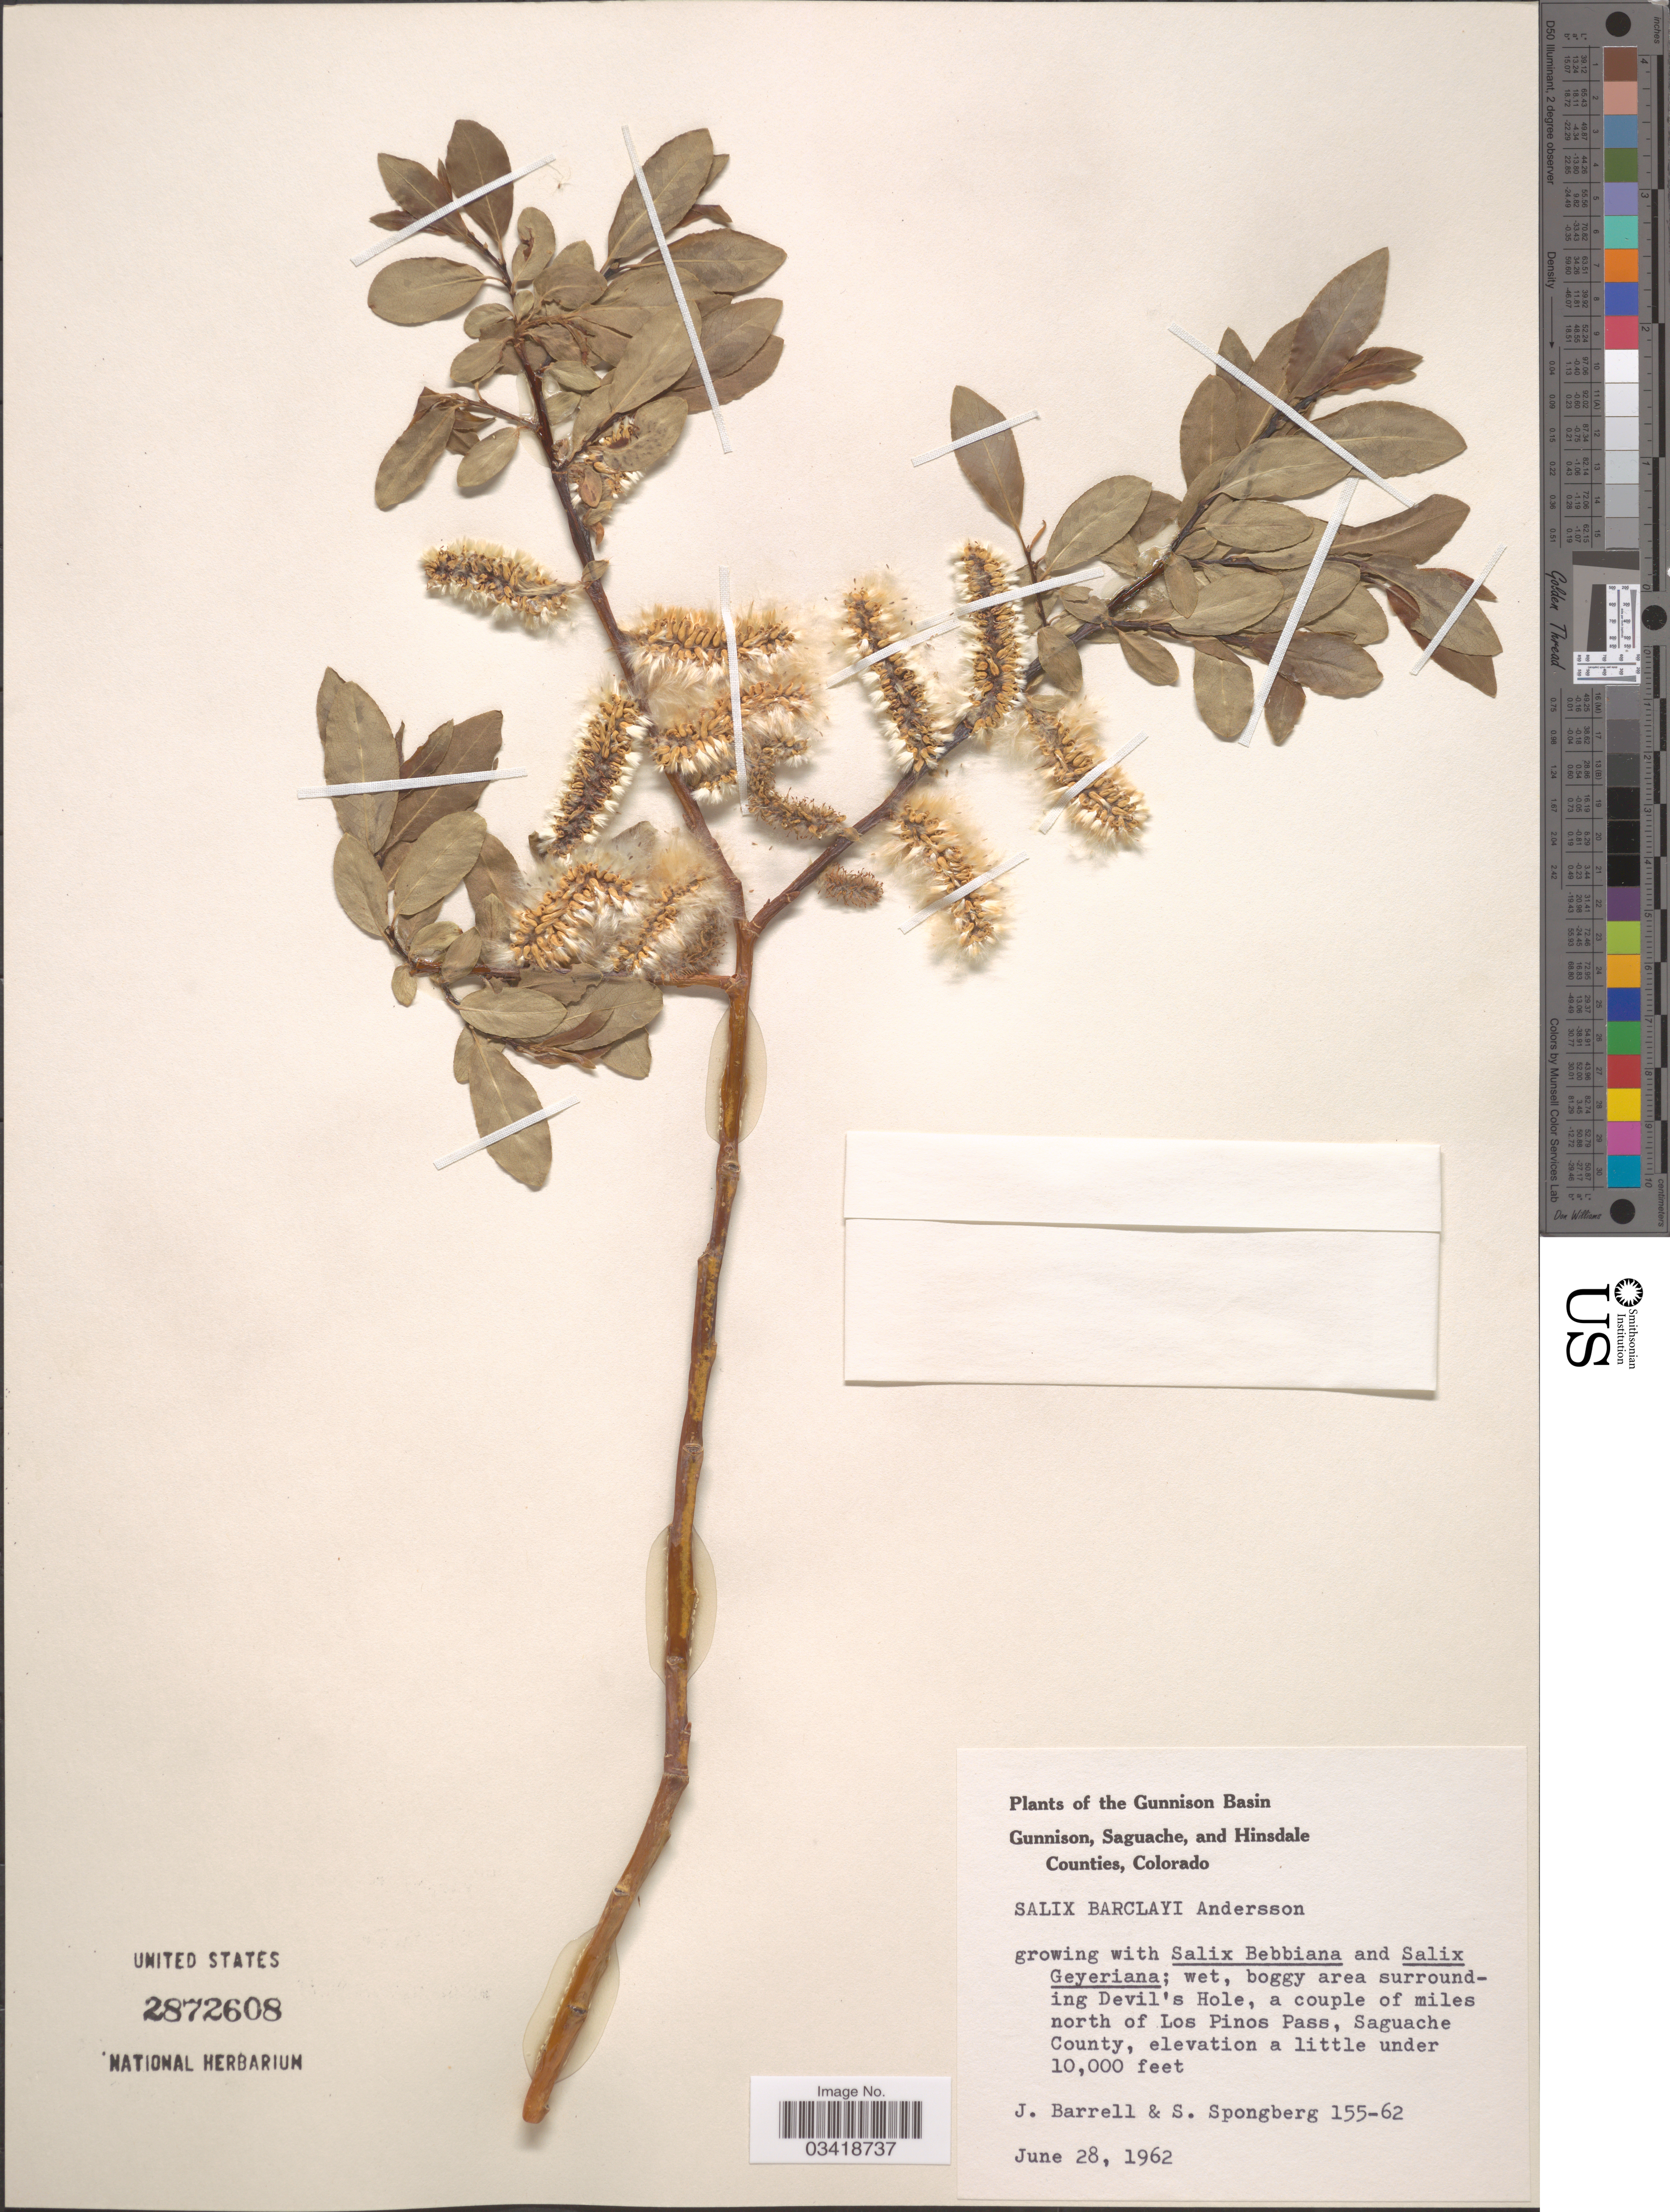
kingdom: Plantae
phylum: Tracheophyta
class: Magnoliopsida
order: Malpighiales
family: Salicaceae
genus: Salix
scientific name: Salix barclayi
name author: Andersson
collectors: J. Barrell & S. A.Spongberg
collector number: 155-62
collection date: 1962-06-28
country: United States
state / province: Colorado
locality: The Gunnison Basin. Wet, boggy area surrounding Devil's Hole. a couple of miles north of Los Pinos Pass, Saguache County.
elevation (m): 3048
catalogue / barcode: US 2872608